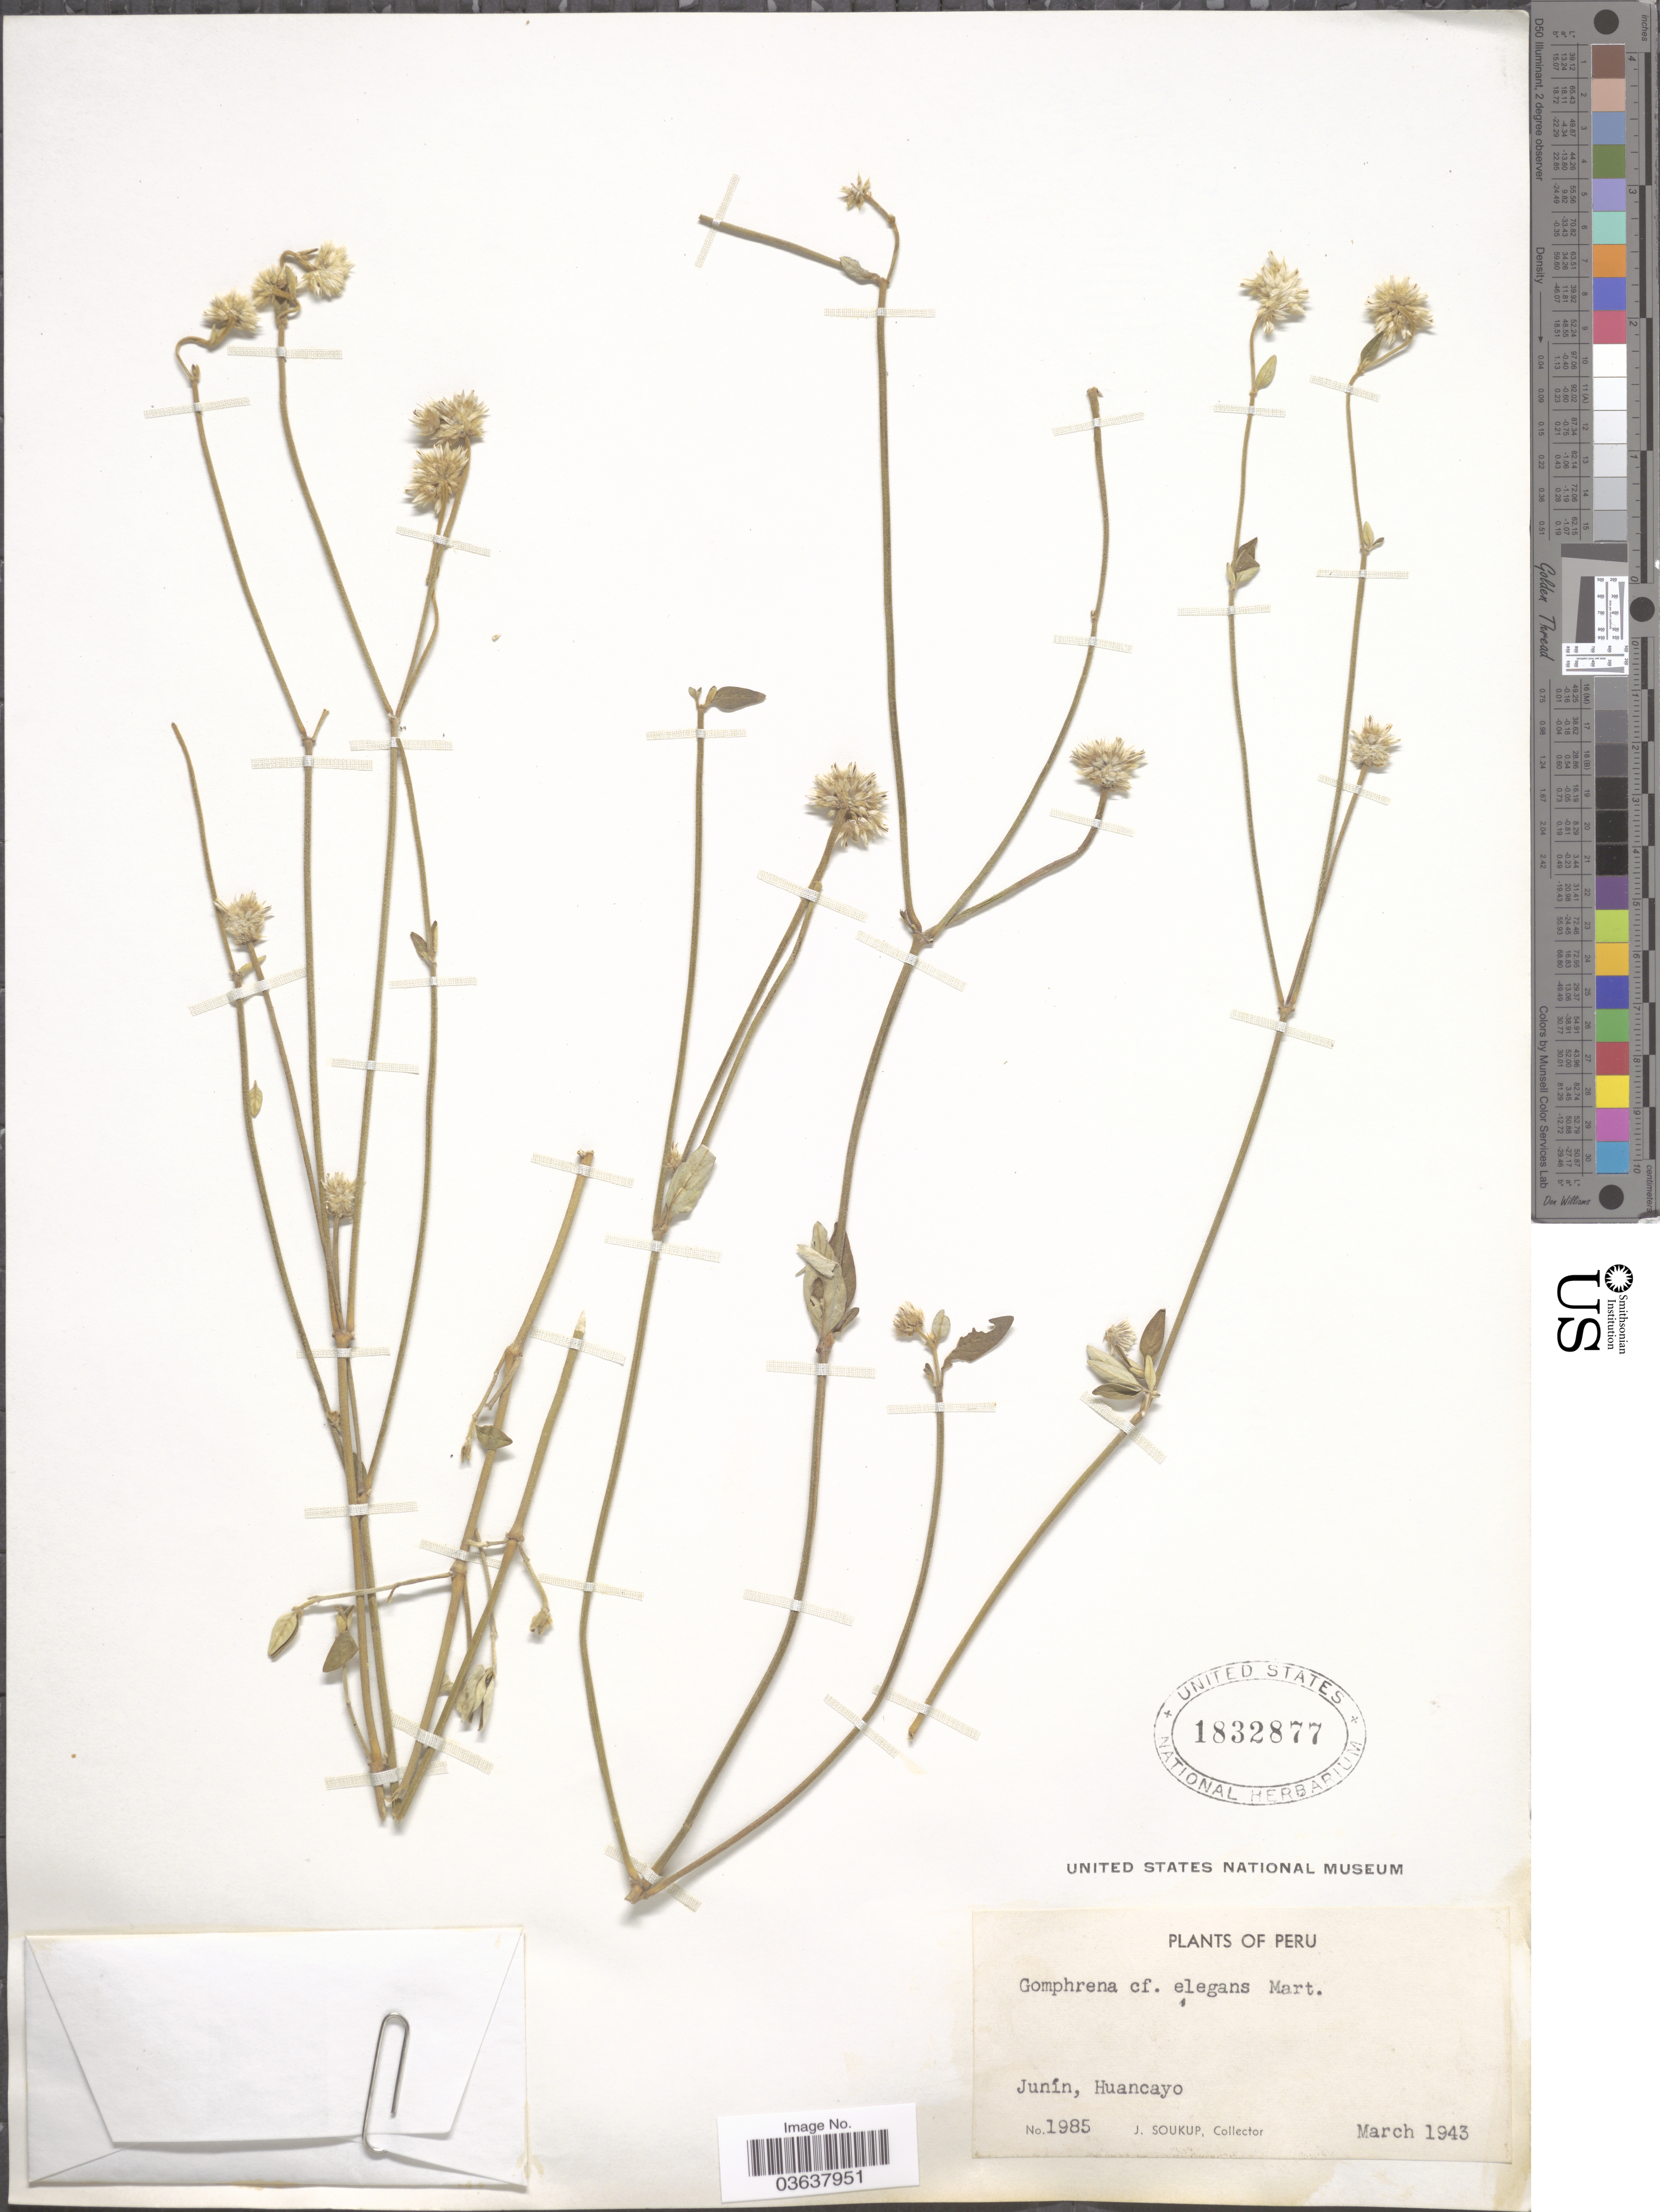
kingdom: Plantae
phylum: Tracheophyta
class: Magnoliopsida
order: Caryophyllales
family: Amaranthaceae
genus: Gomphrena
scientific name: Gomphrena elegans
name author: Mart.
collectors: J. Soukup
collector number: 1985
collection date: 1943-03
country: Peru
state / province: Junín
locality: Huancayo.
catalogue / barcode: US 1832877